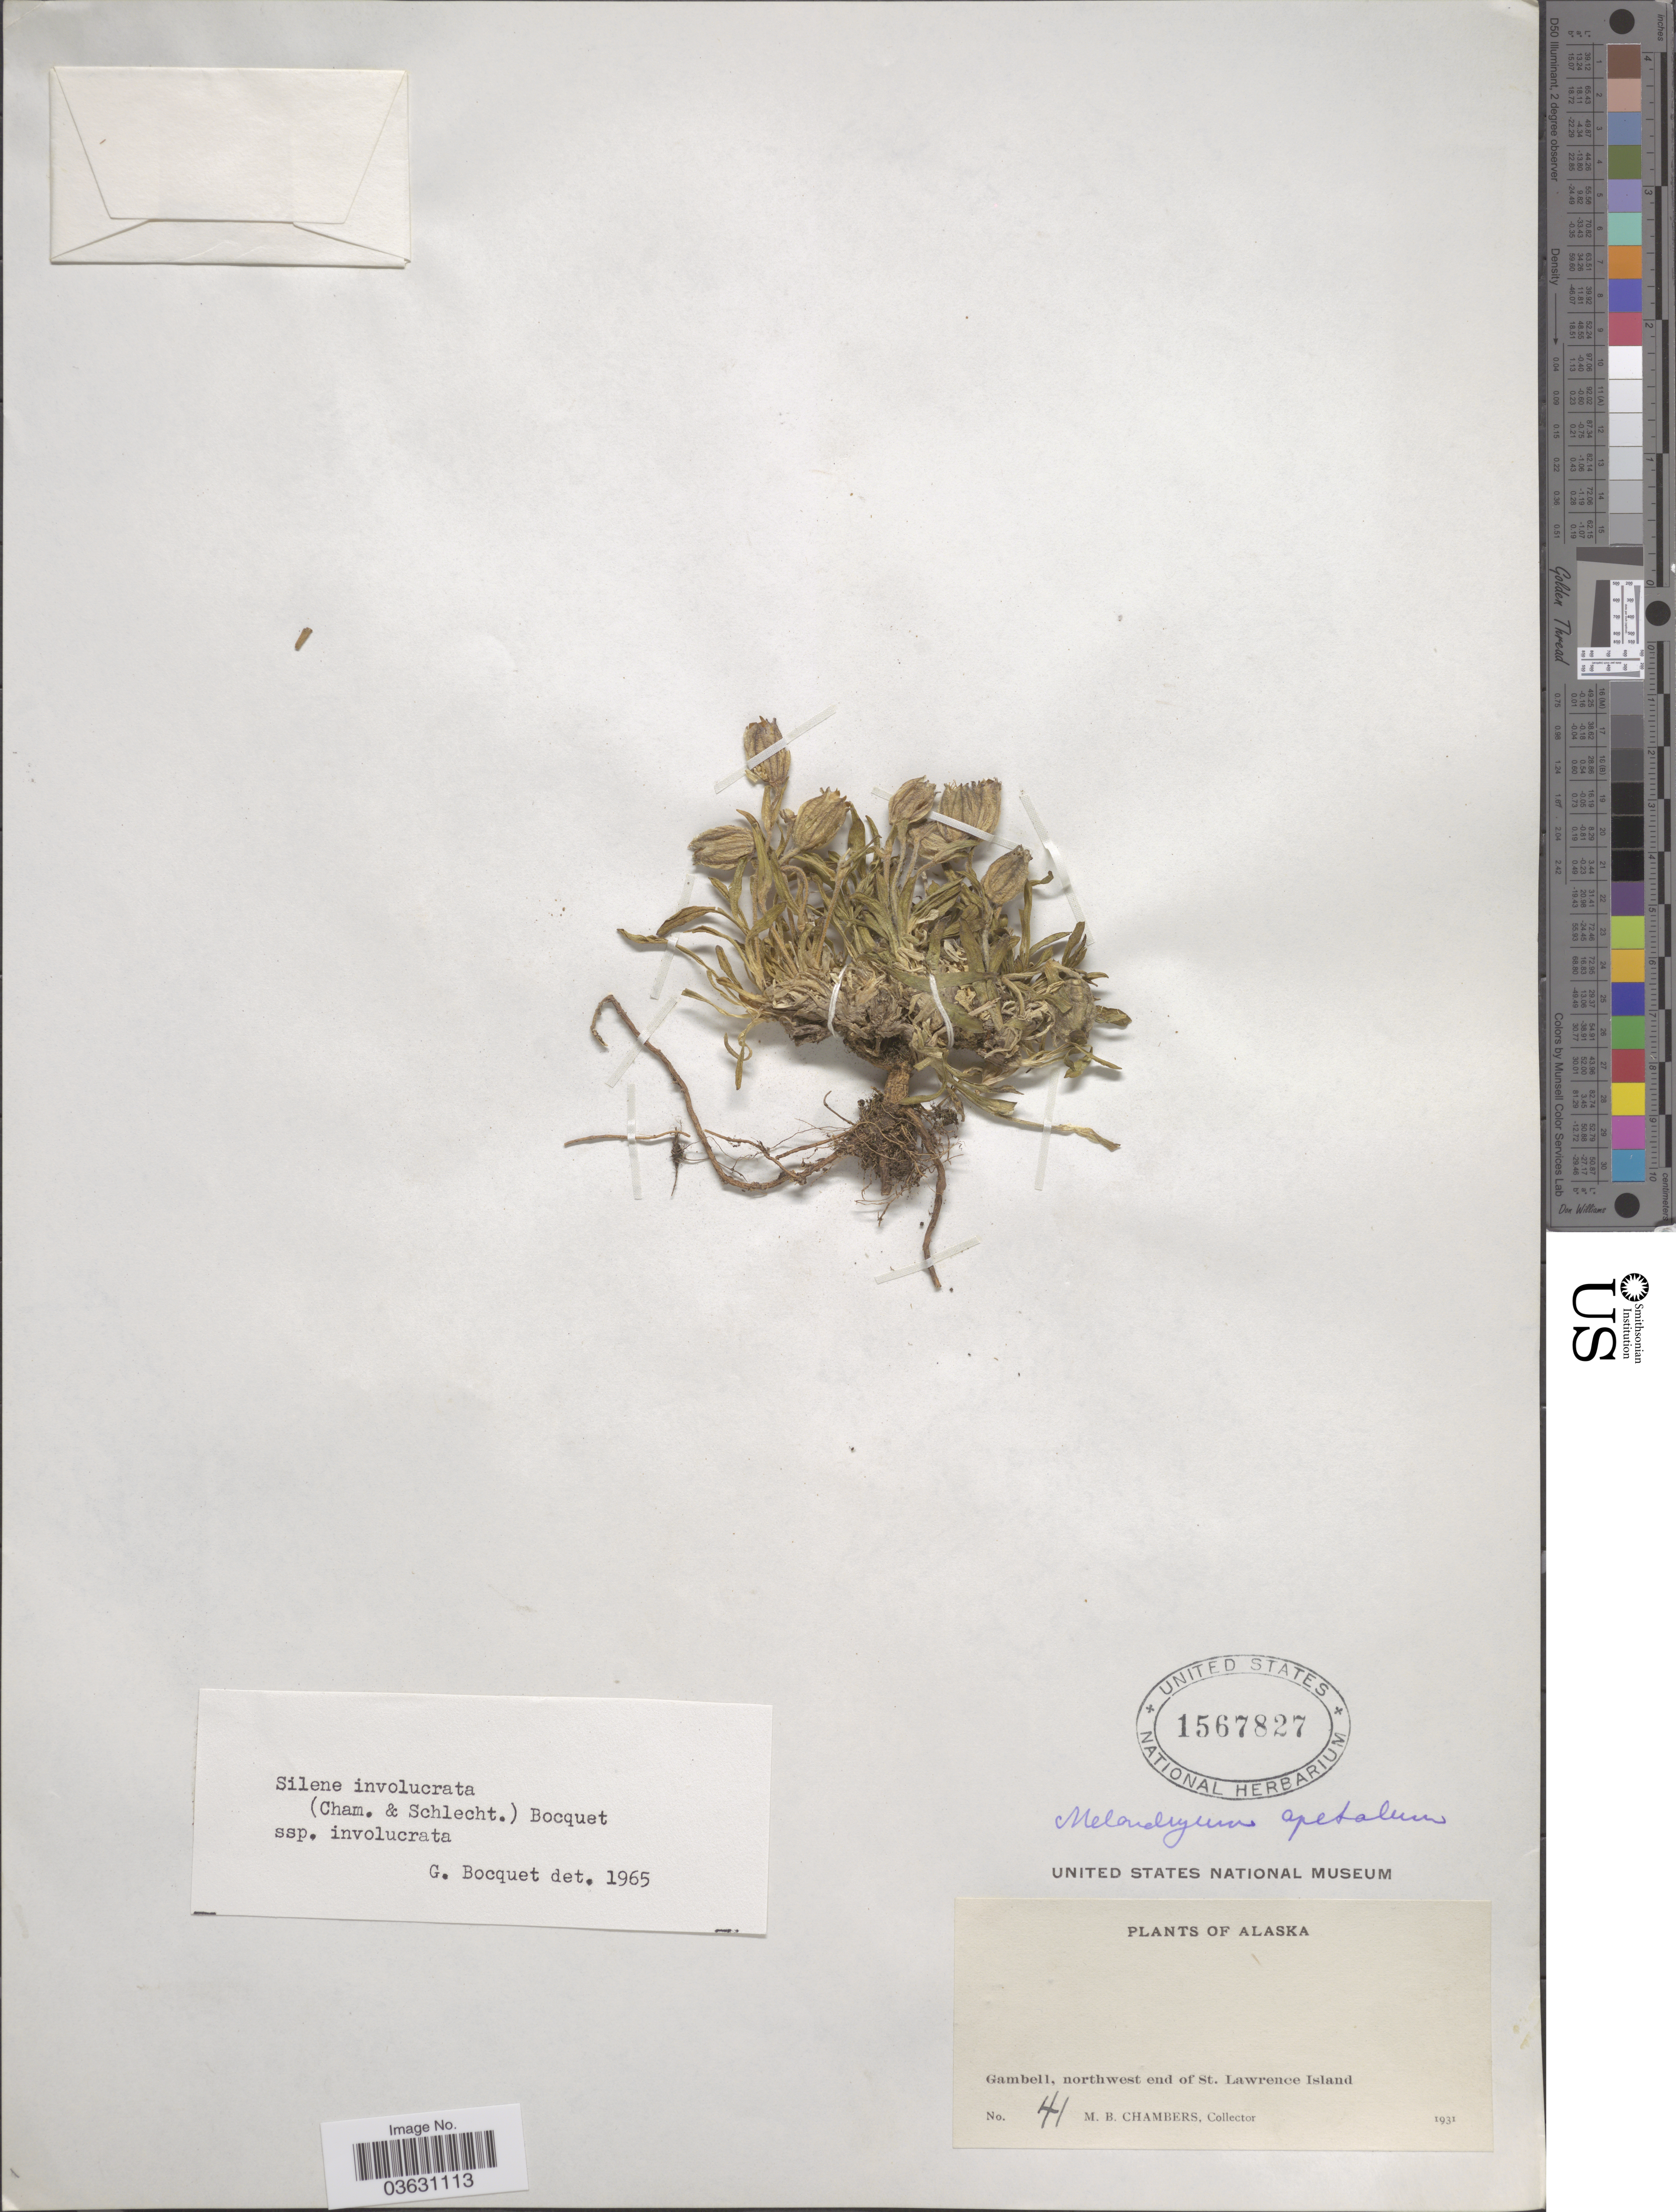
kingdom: Plantae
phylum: Tracheophyta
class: Magnoliopsida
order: Caryophyllales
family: Caryophyllaceae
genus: Silene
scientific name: Silene involucrata subsp. involucrata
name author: (Cham. & Schltdl.) Bocquet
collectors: M. Chambers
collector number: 41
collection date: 1931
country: United States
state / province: Alaska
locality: Gambell, northwest end of St. Lawrence Island.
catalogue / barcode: US 1567827